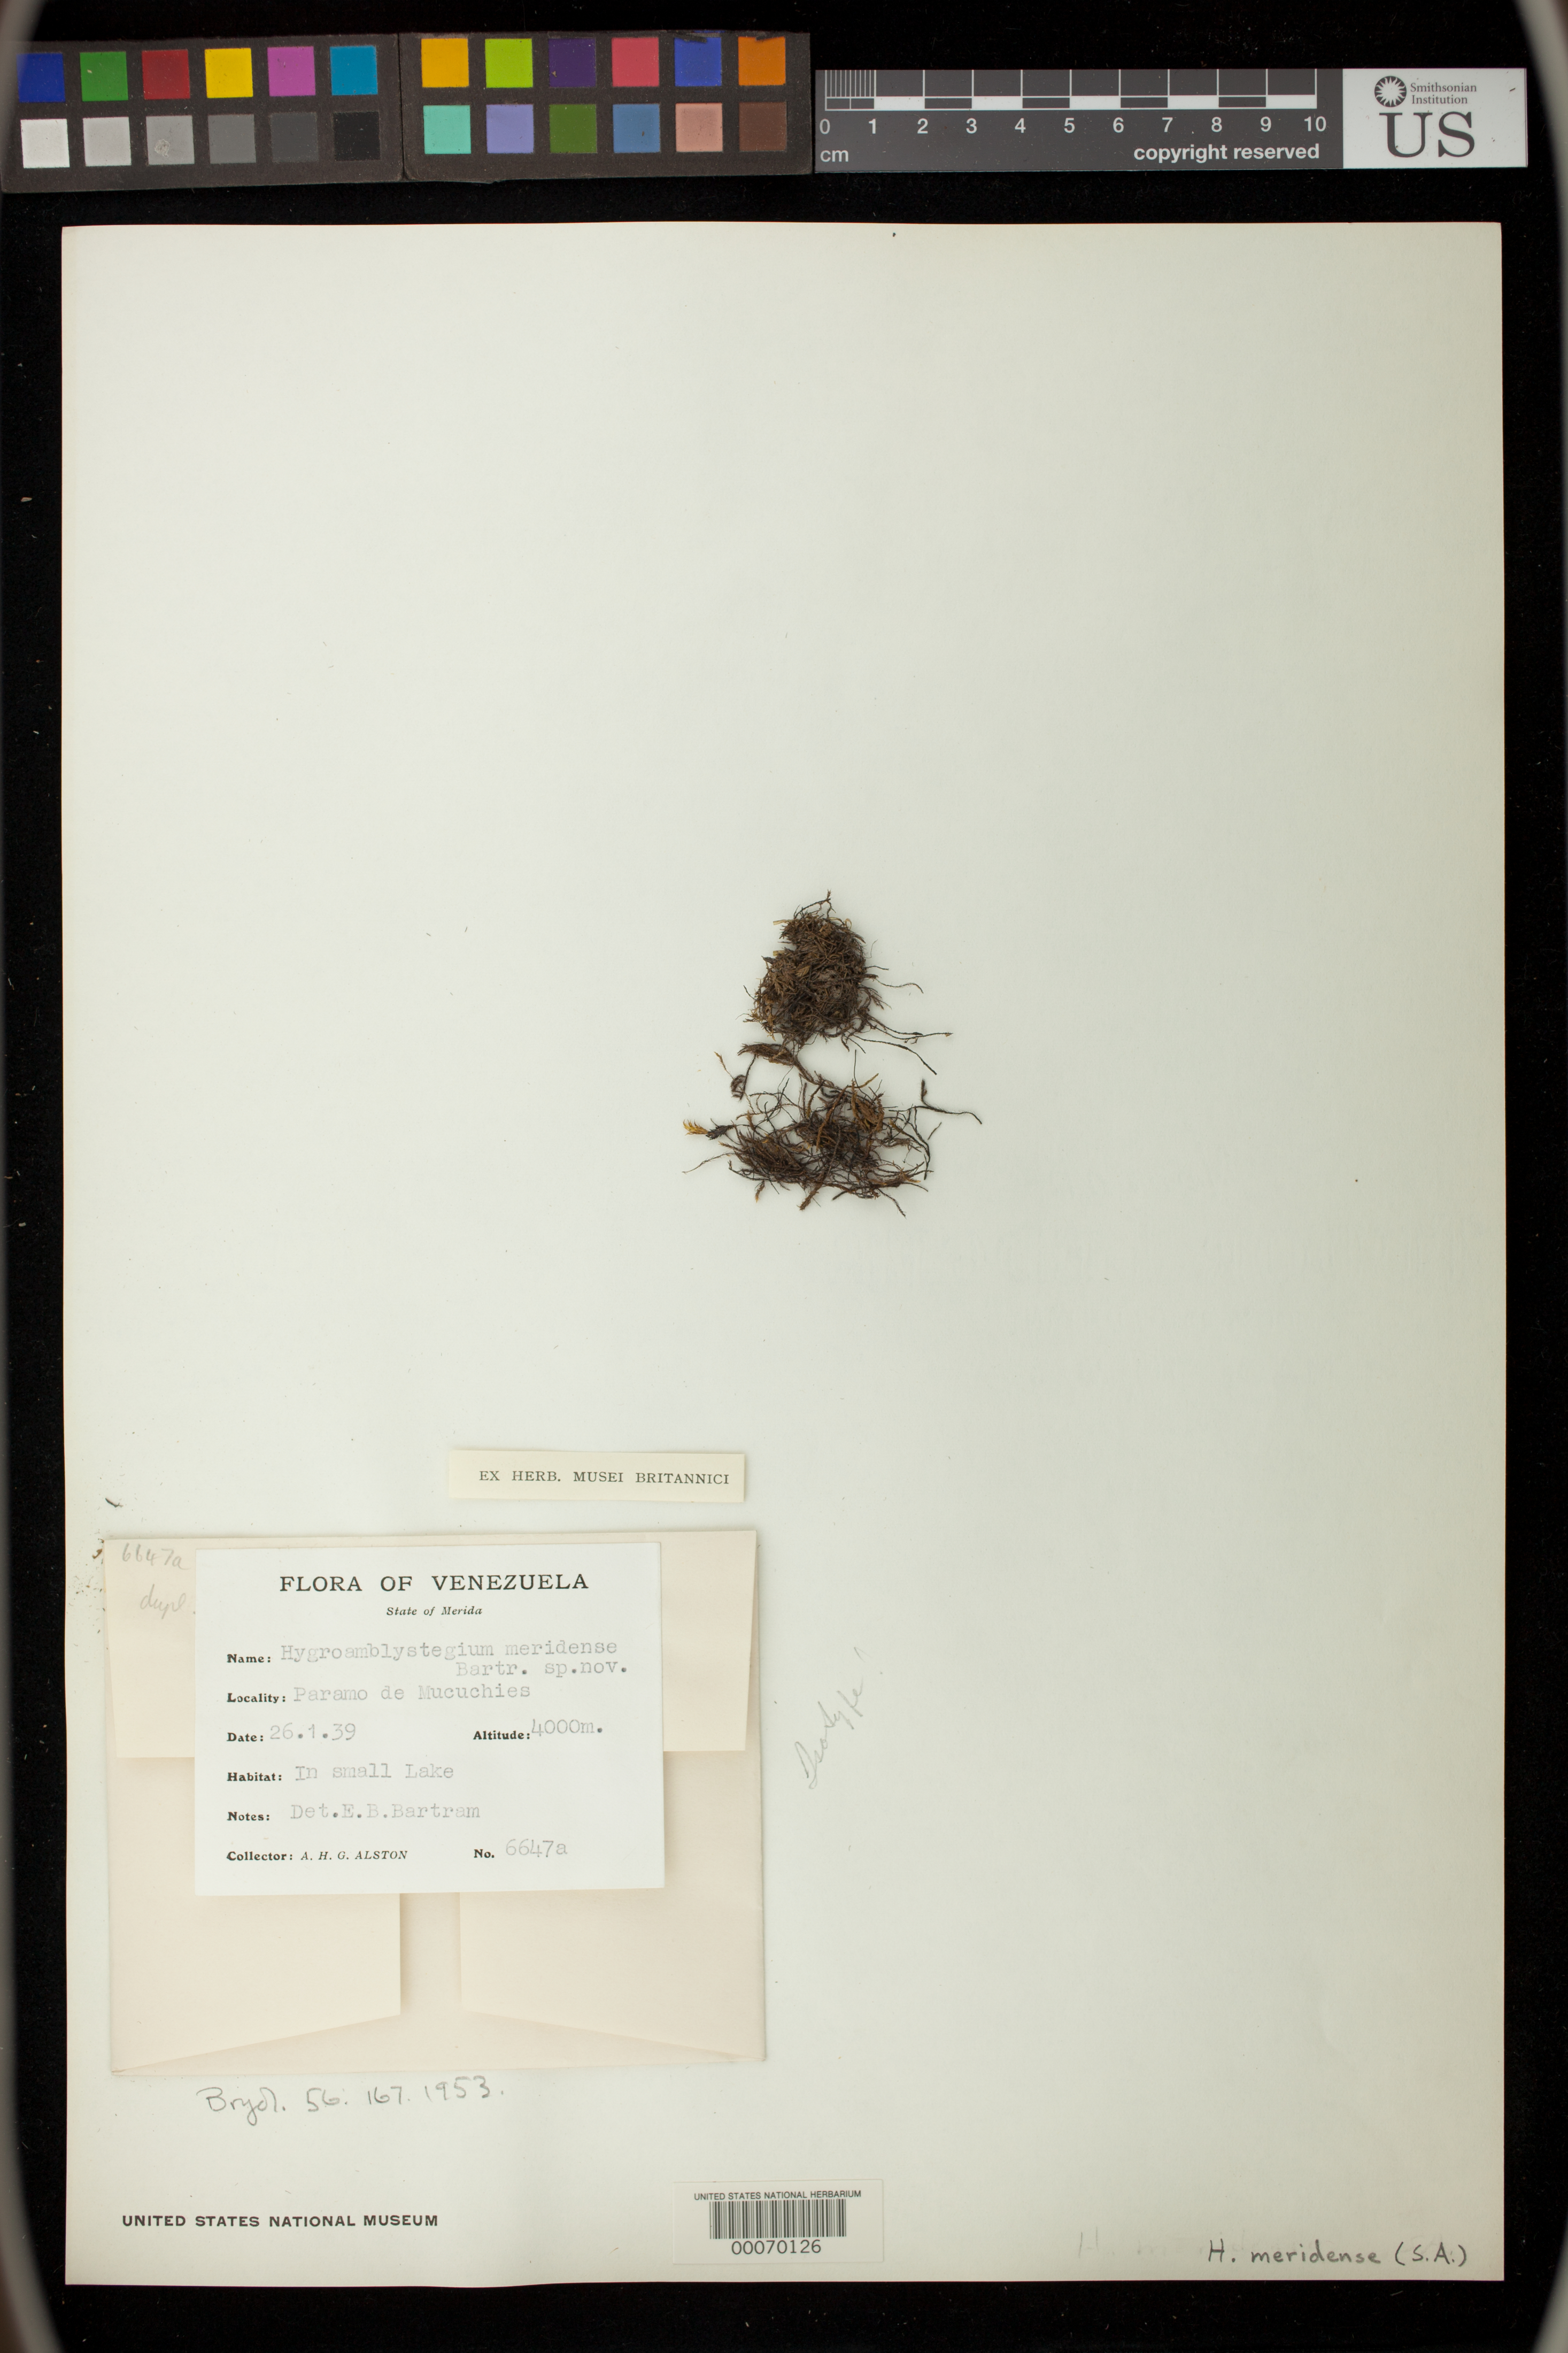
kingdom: Plantae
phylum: Bryophyta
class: Bryopsida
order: Hypnales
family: Amblystegiaceae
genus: Hygroamblystegium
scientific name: Hygroamblystegium meridense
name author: E.B. Bartram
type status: Isotype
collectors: A. H. Alston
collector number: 6647a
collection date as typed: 26 Jan 1939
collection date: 1939-01-26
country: Venezuela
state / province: Mérida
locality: Paramo de Mucuchies.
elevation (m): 4000